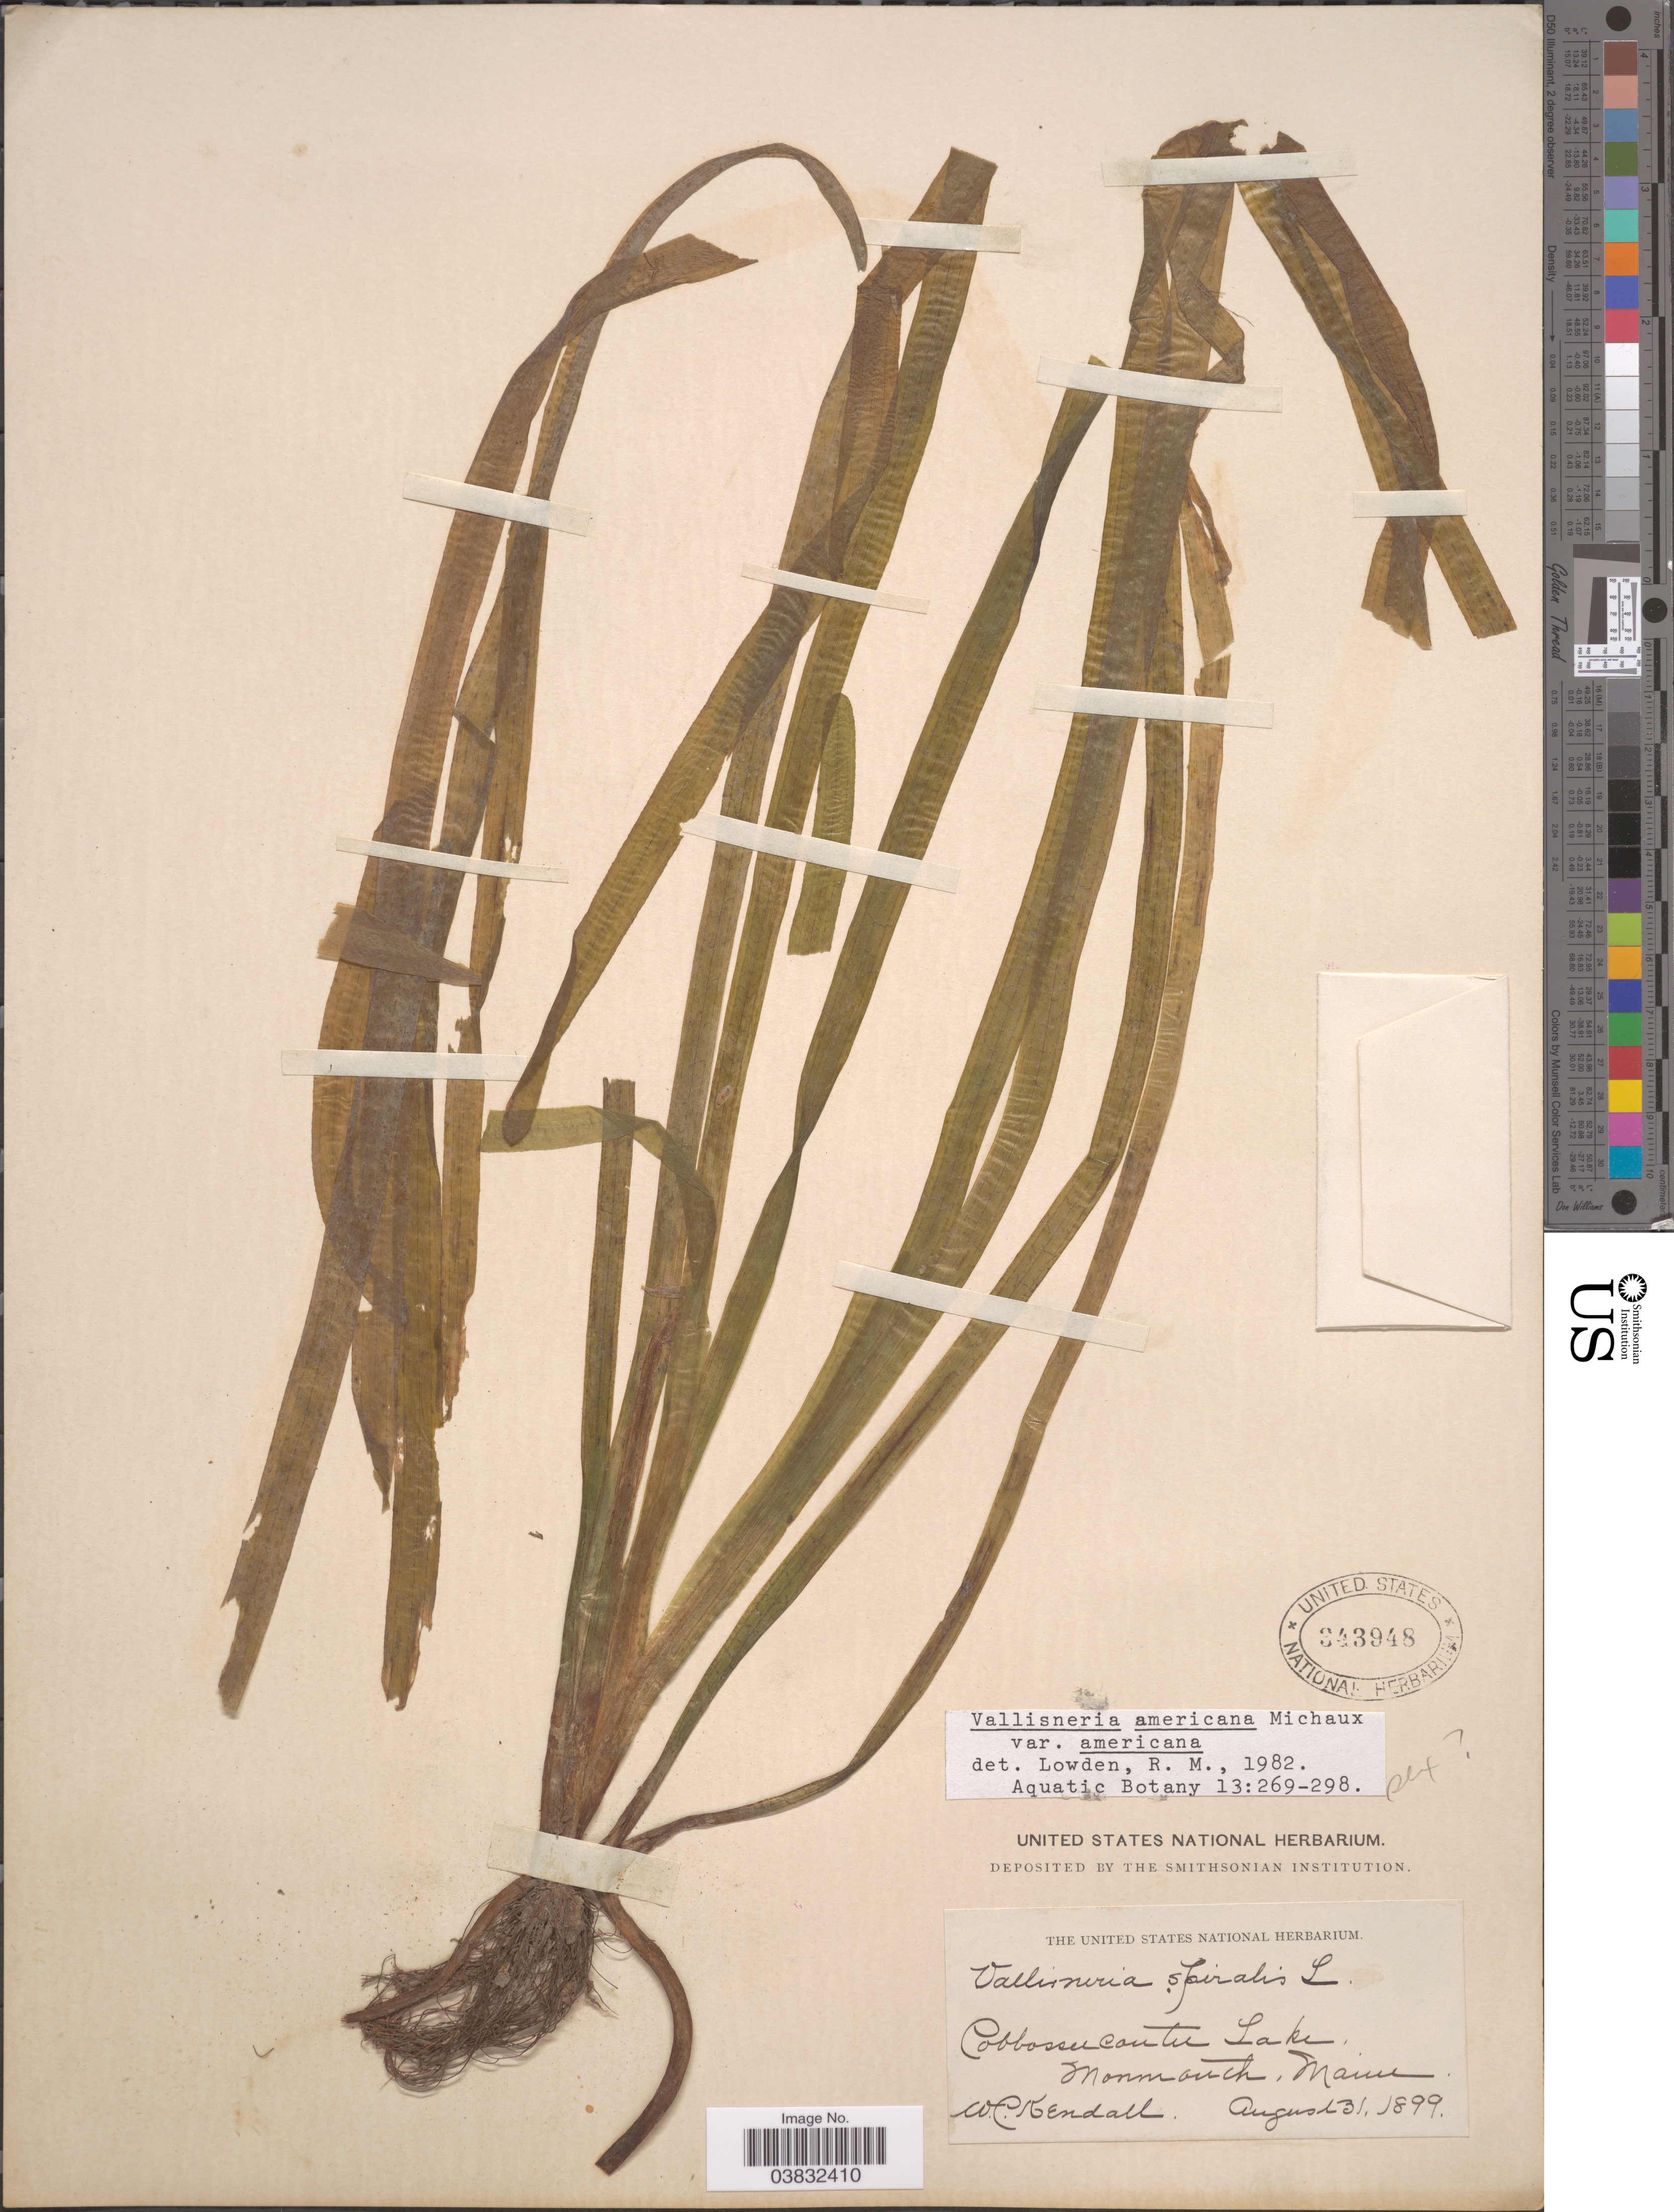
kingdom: Plantae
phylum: Tracheophyta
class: Liliopsida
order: Alismatales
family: Hydrocharitaceae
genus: Vallisneria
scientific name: Vallisneria americana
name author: Michx.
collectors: W. Kendall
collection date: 1899-08-31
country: United States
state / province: Maine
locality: Cobbosseecontee Lake, Monmouth.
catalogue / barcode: US 343948